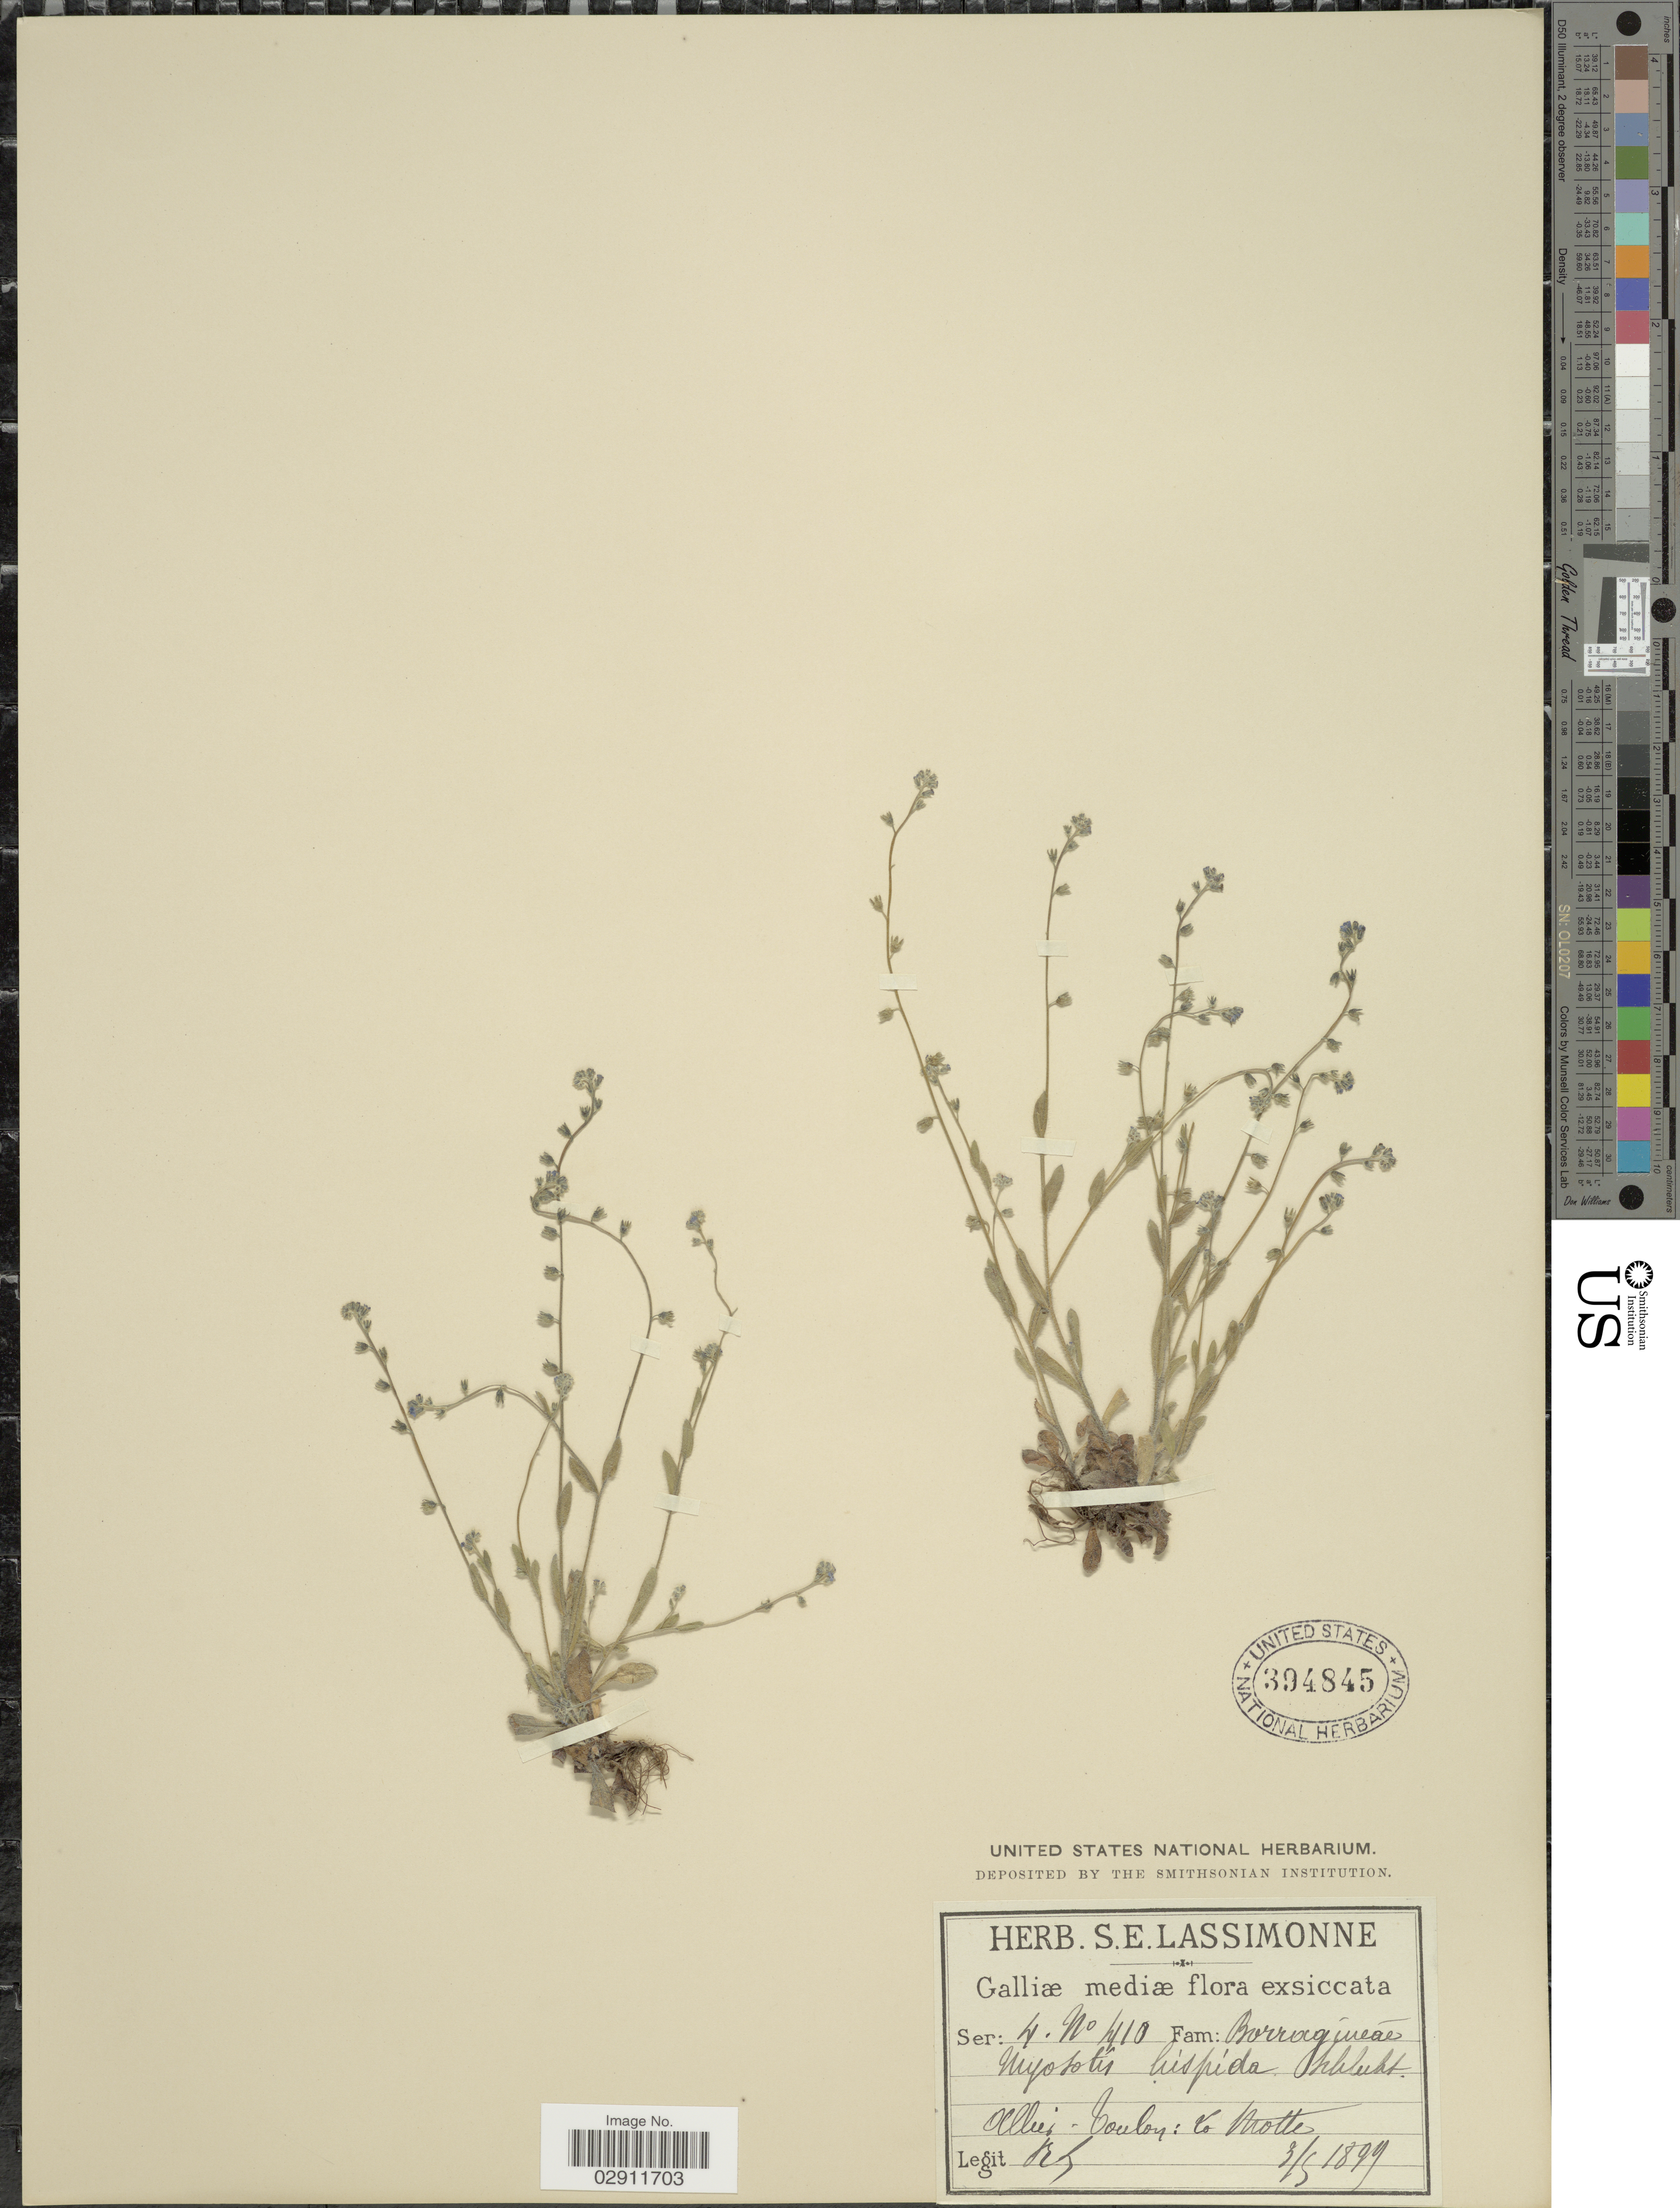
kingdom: Plantae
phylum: Tracheophyta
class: Magnoliopsida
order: Boraginales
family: Boraginaceae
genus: Myosotis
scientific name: Myosotis hispida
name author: Schltdl.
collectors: S. Lassimonne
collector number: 410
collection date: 1899-05-03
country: Italy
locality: Allier - Toulon: La Motte.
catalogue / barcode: US 394845